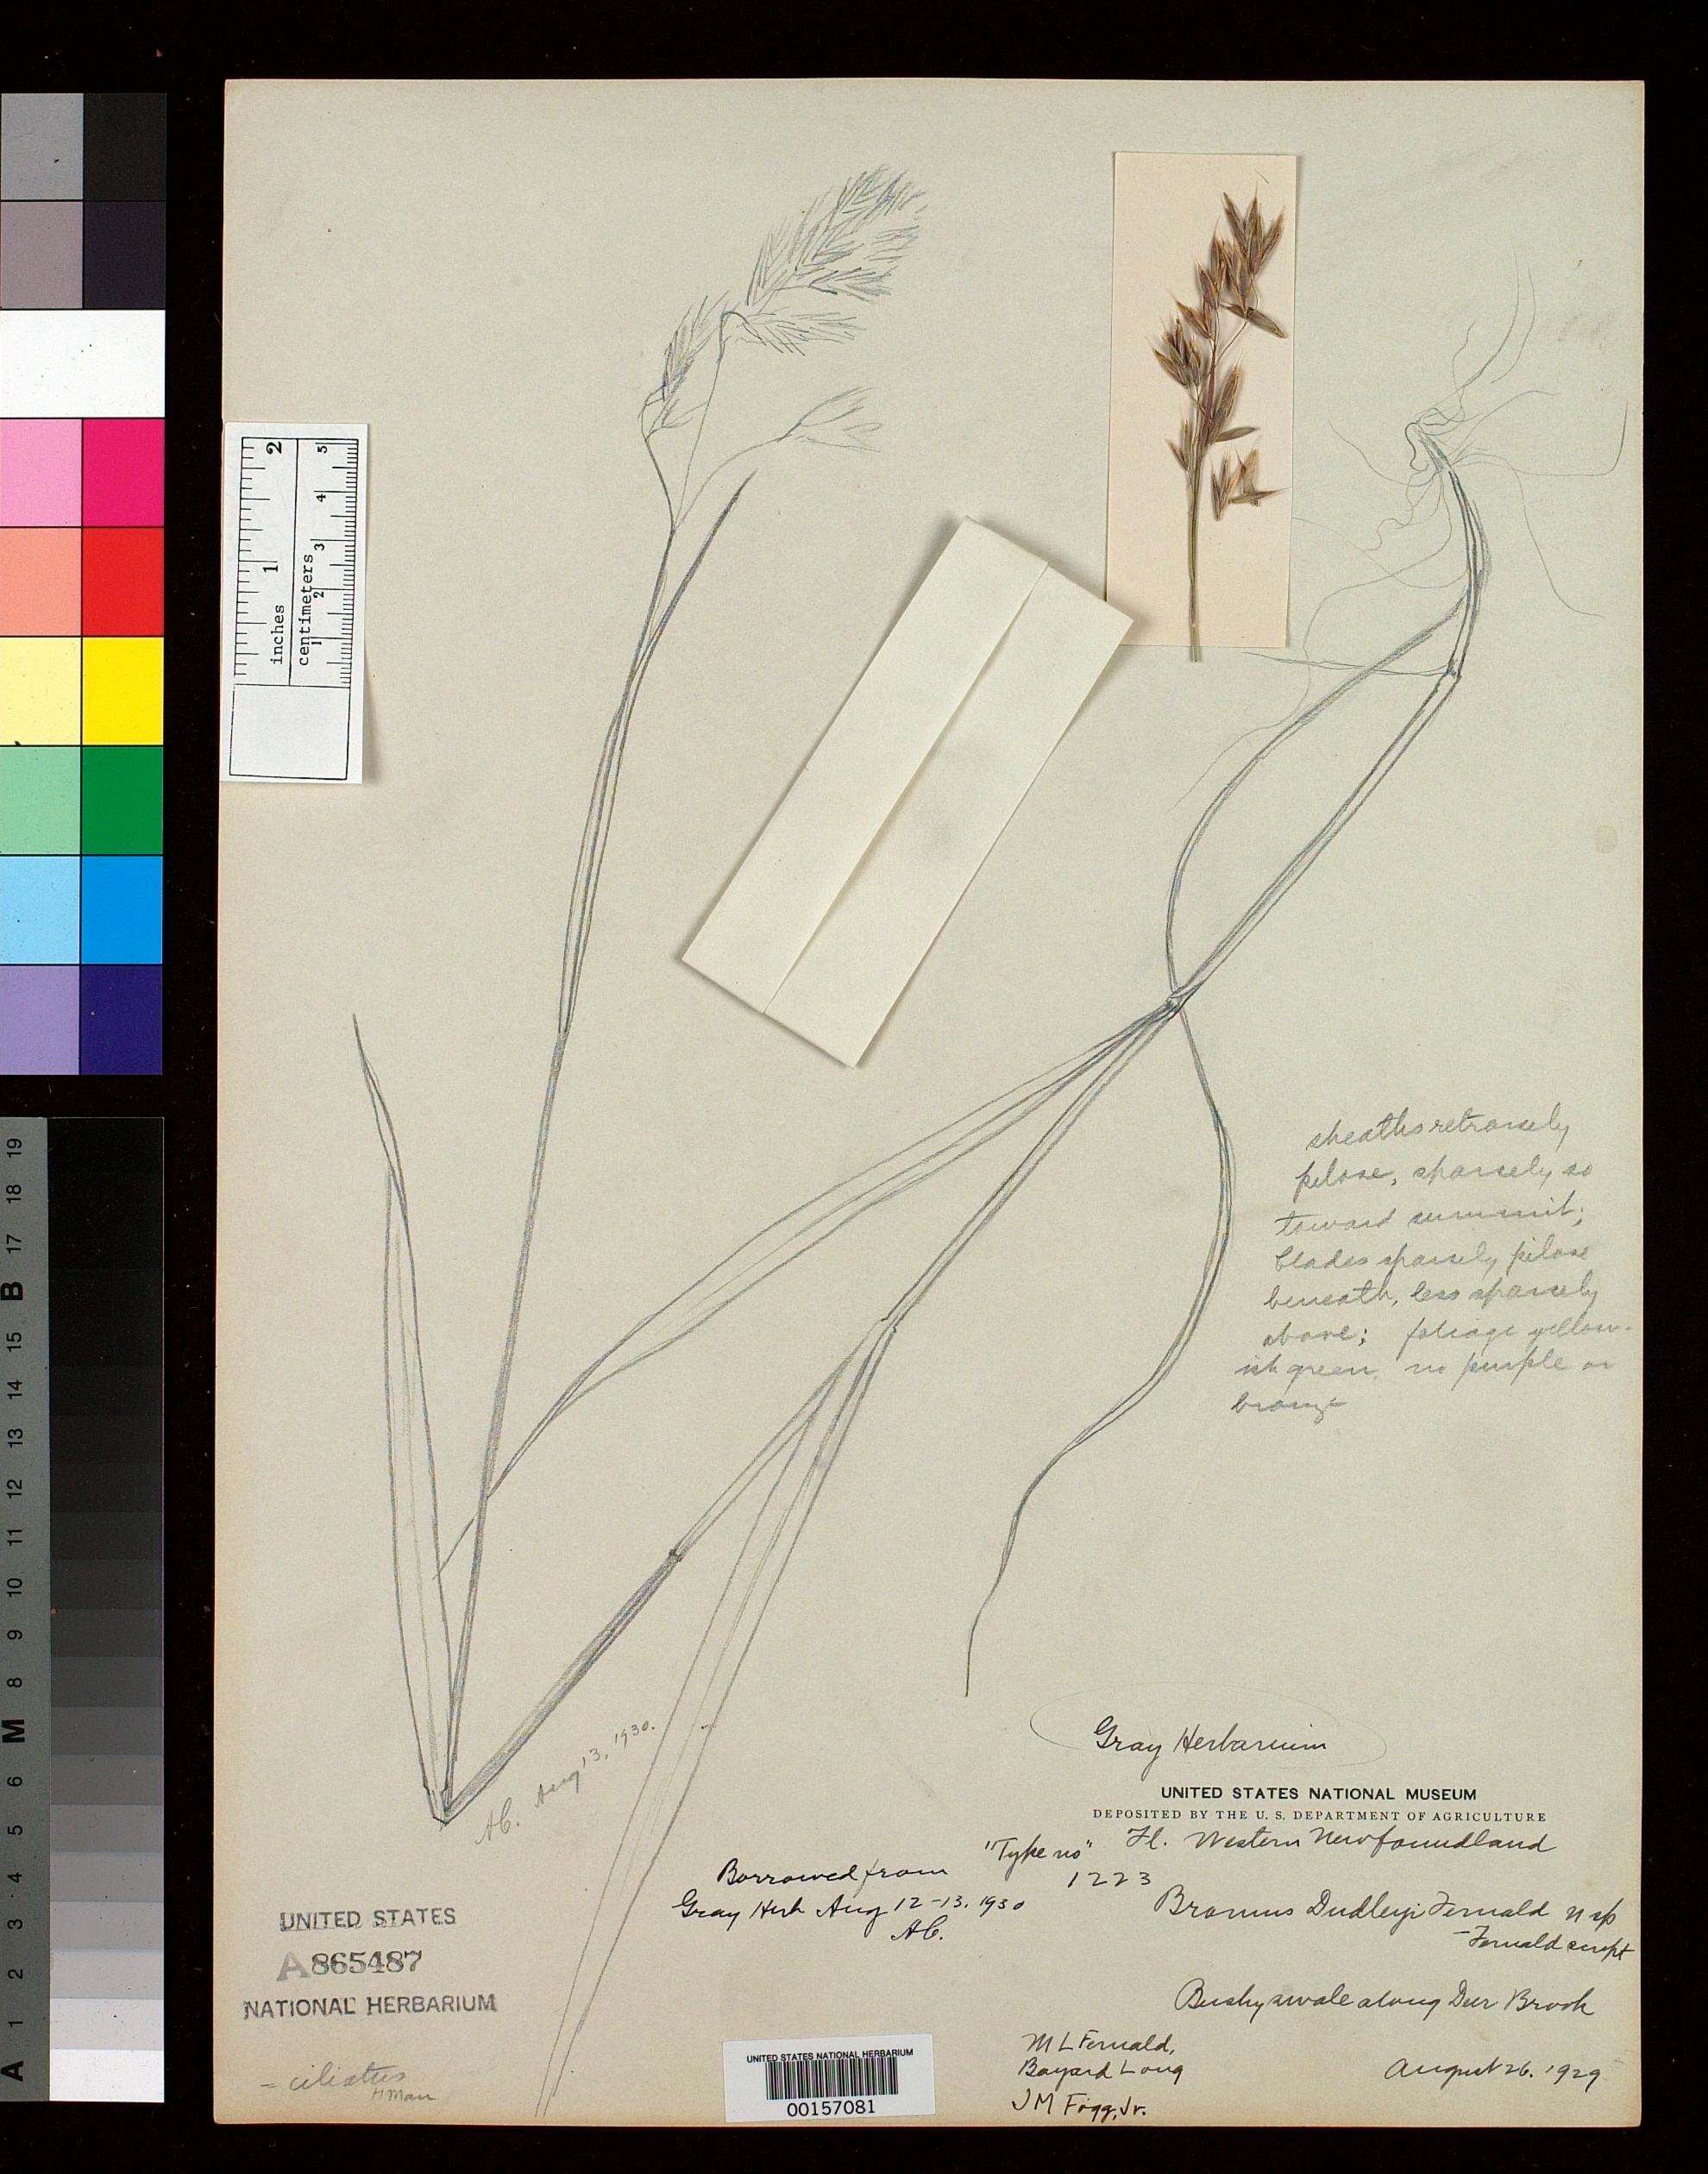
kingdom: Plantae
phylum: Tracheophyta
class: Liliopsida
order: Poales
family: Poaceae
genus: Bromus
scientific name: Bromus dudleyi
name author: Fernald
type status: Isotype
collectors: M. L. Fernald, B. H. Long & J. Fogg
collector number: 1223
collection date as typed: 26 --- 1929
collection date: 1929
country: Canada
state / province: Newfoundland and Labrador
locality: Bonne Bay, bushy swale along Deer Brook.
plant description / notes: Fragmentary material of type specimen ex Gray Herbarium. Contains infl. fragments and drawing of plant.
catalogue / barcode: US 865487A